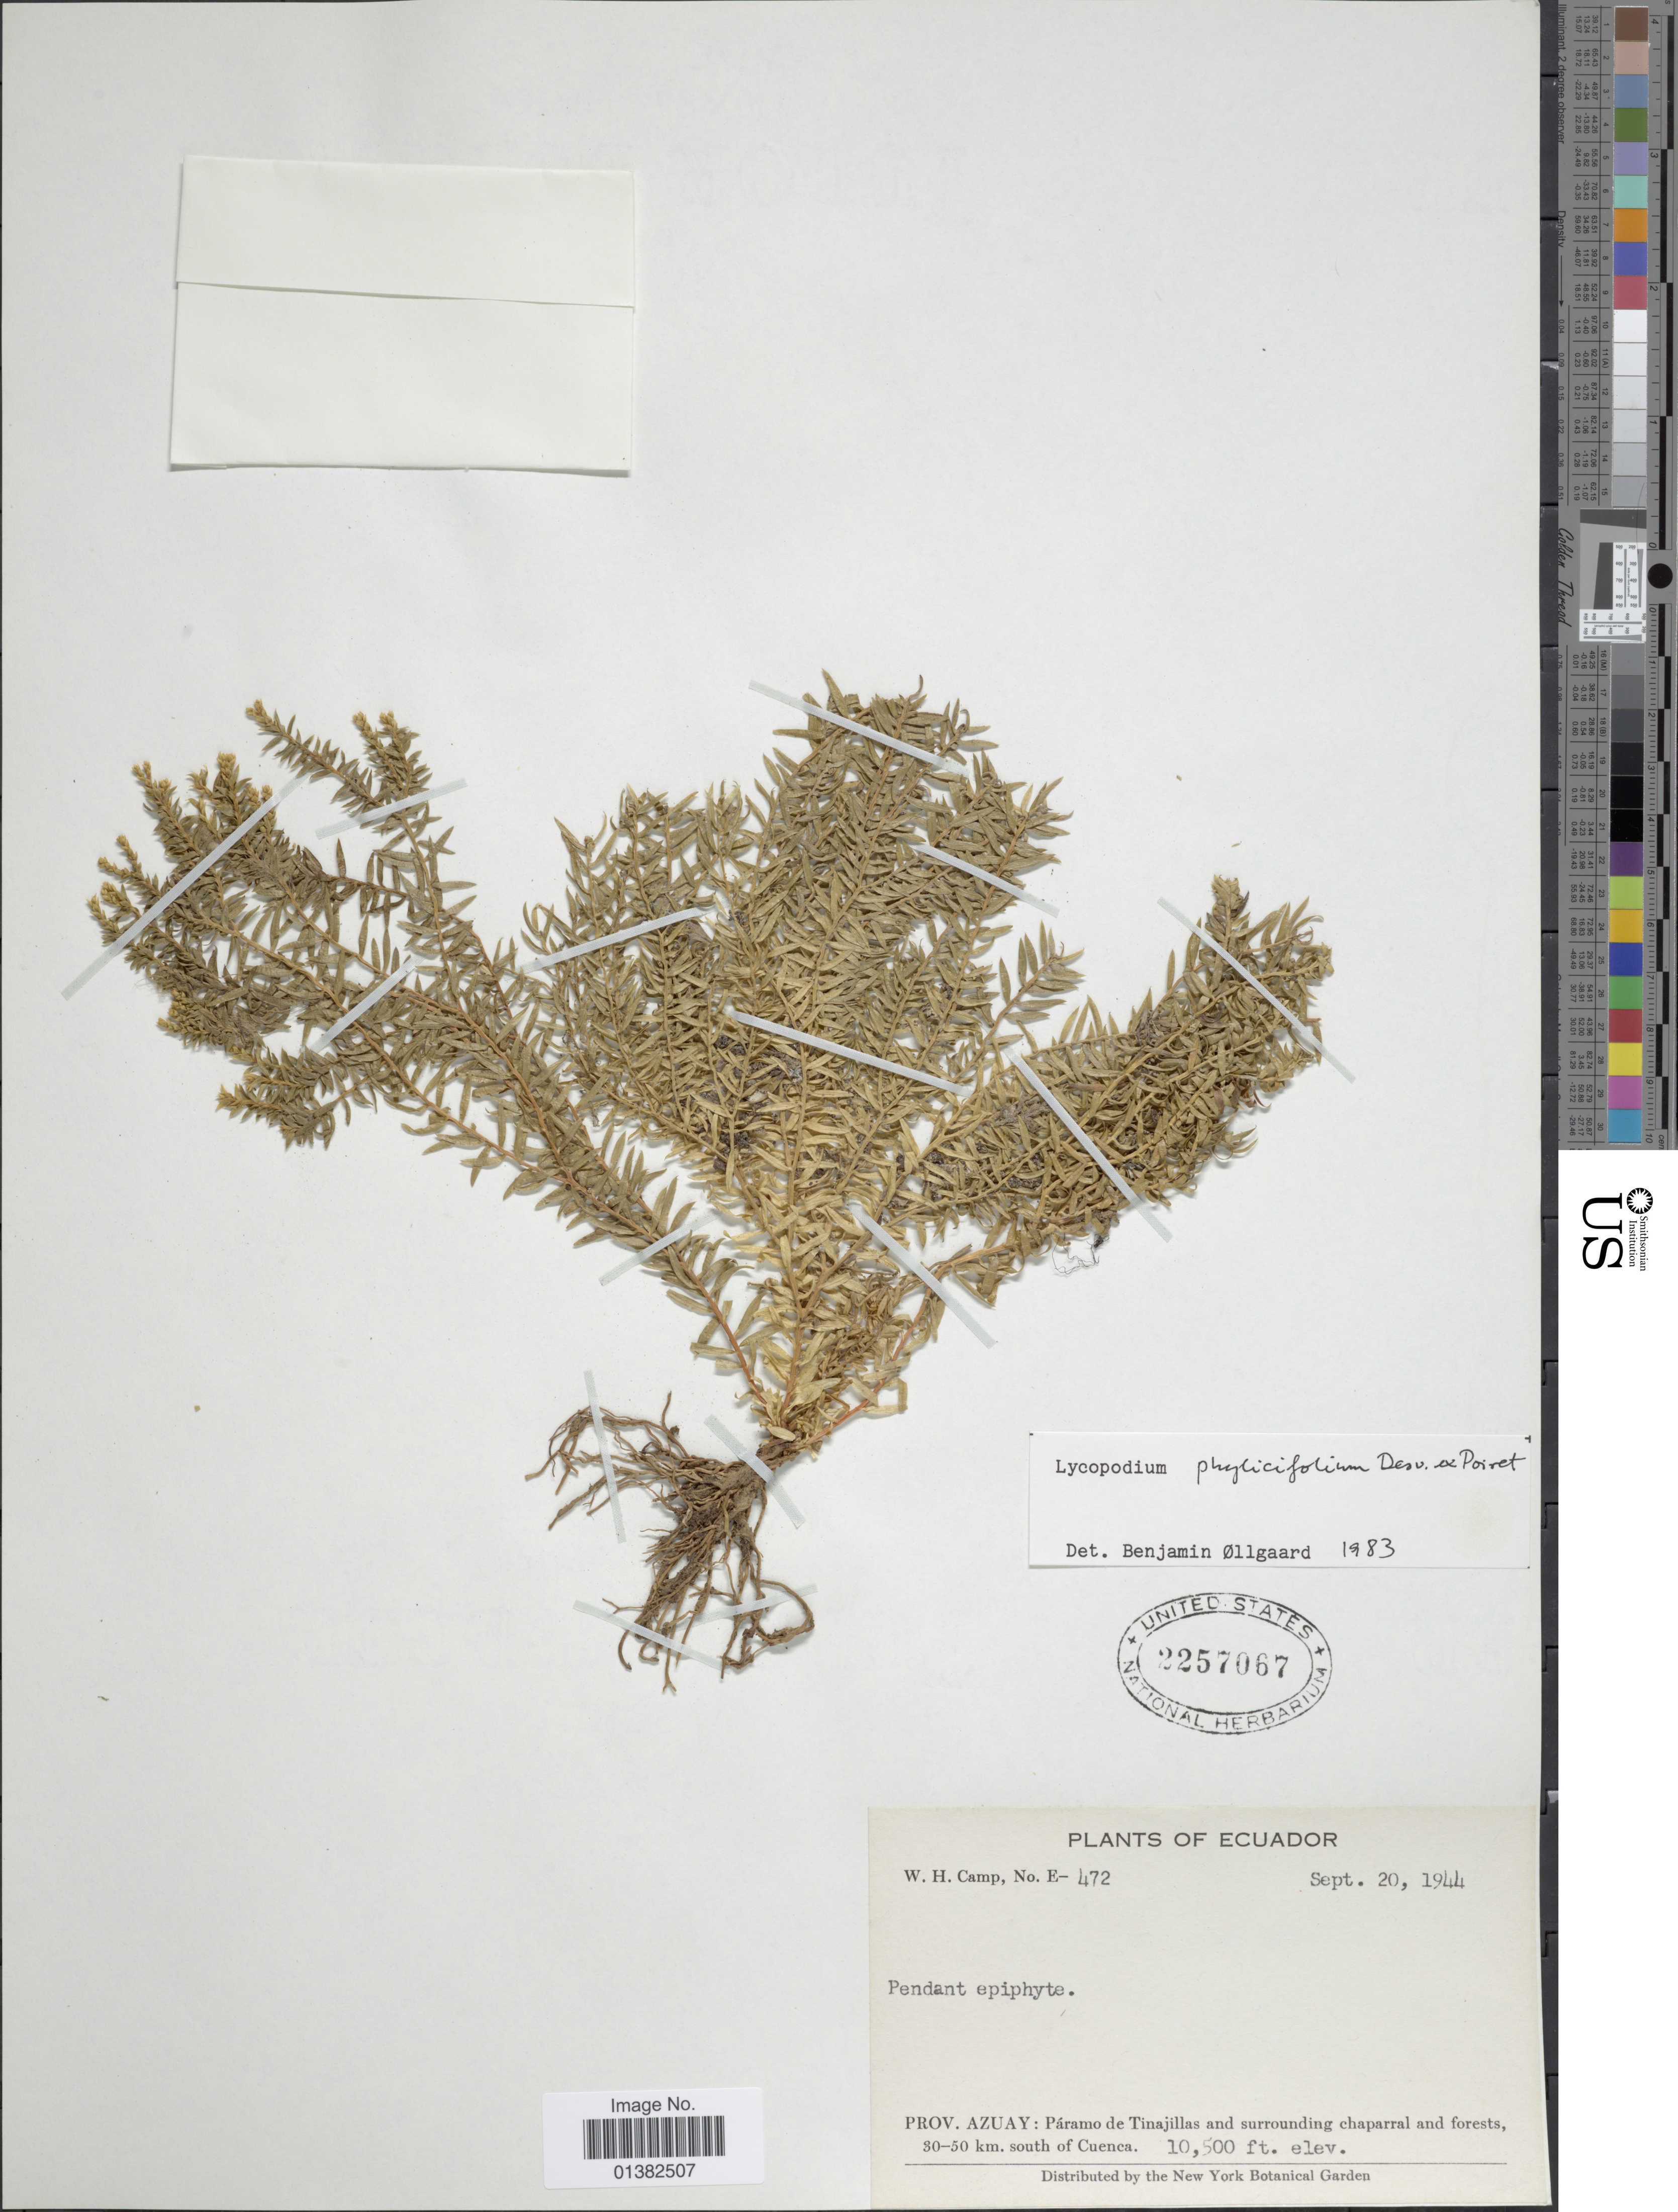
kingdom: Plantae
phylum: Tracheophyta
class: Lycopodiopsida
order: Lycopodiales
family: Lycopodiaceae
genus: Phlegmariurus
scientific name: Phlegmariurus phylicifolius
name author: (Desv. ex Poir.) B. Øllg.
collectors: W. H. Camp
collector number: E-472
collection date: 1944-09-20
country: Ecuador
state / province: Azuay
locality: Páramo de Tinajillas and surroundings chaparral and forests, 30-50 km. south of Cuenca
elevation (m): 3200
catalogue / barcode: US 2257067